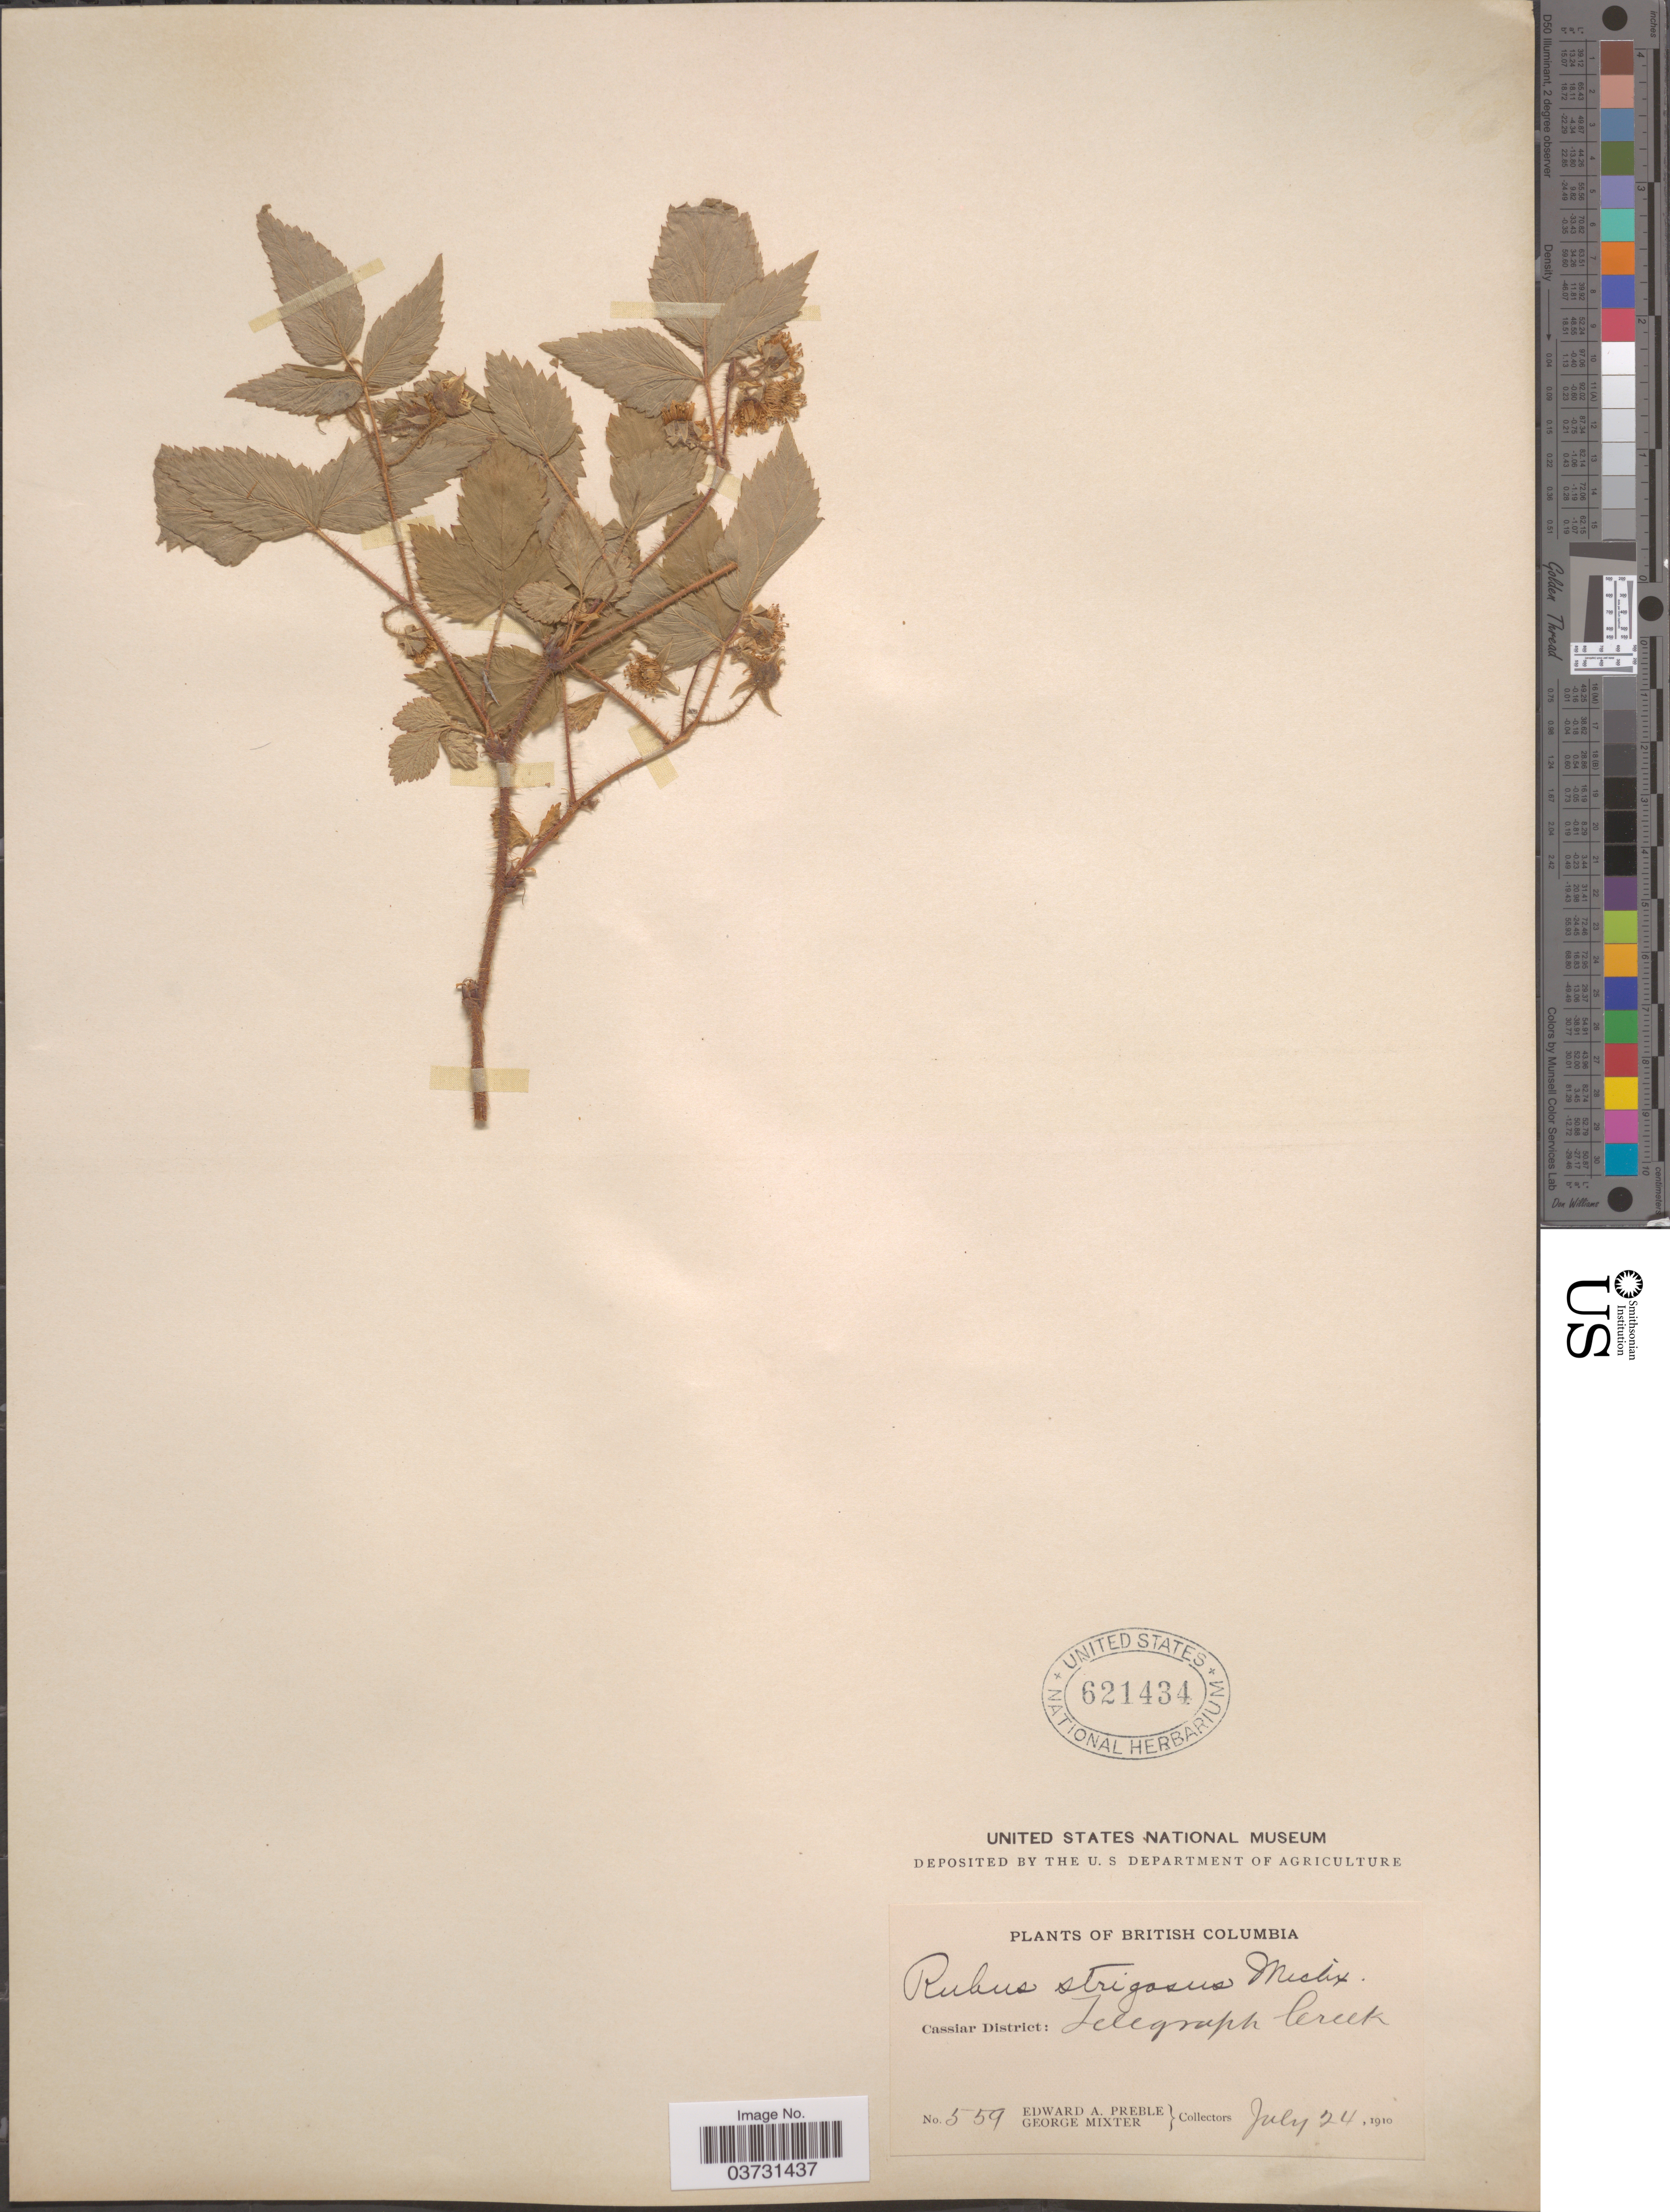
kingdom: Plantae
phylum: Tracheophyta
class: Magnoliopsida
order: Rosales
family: Rosaceae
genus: Rubus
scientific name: Rubus strigosus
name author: Michx.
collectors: E. Preble & G. Mixter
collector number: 559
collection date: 1910-07-24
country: Canada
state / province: British Columbia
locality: Cassiar District: Telegraph Creek.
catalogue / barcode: US 621434